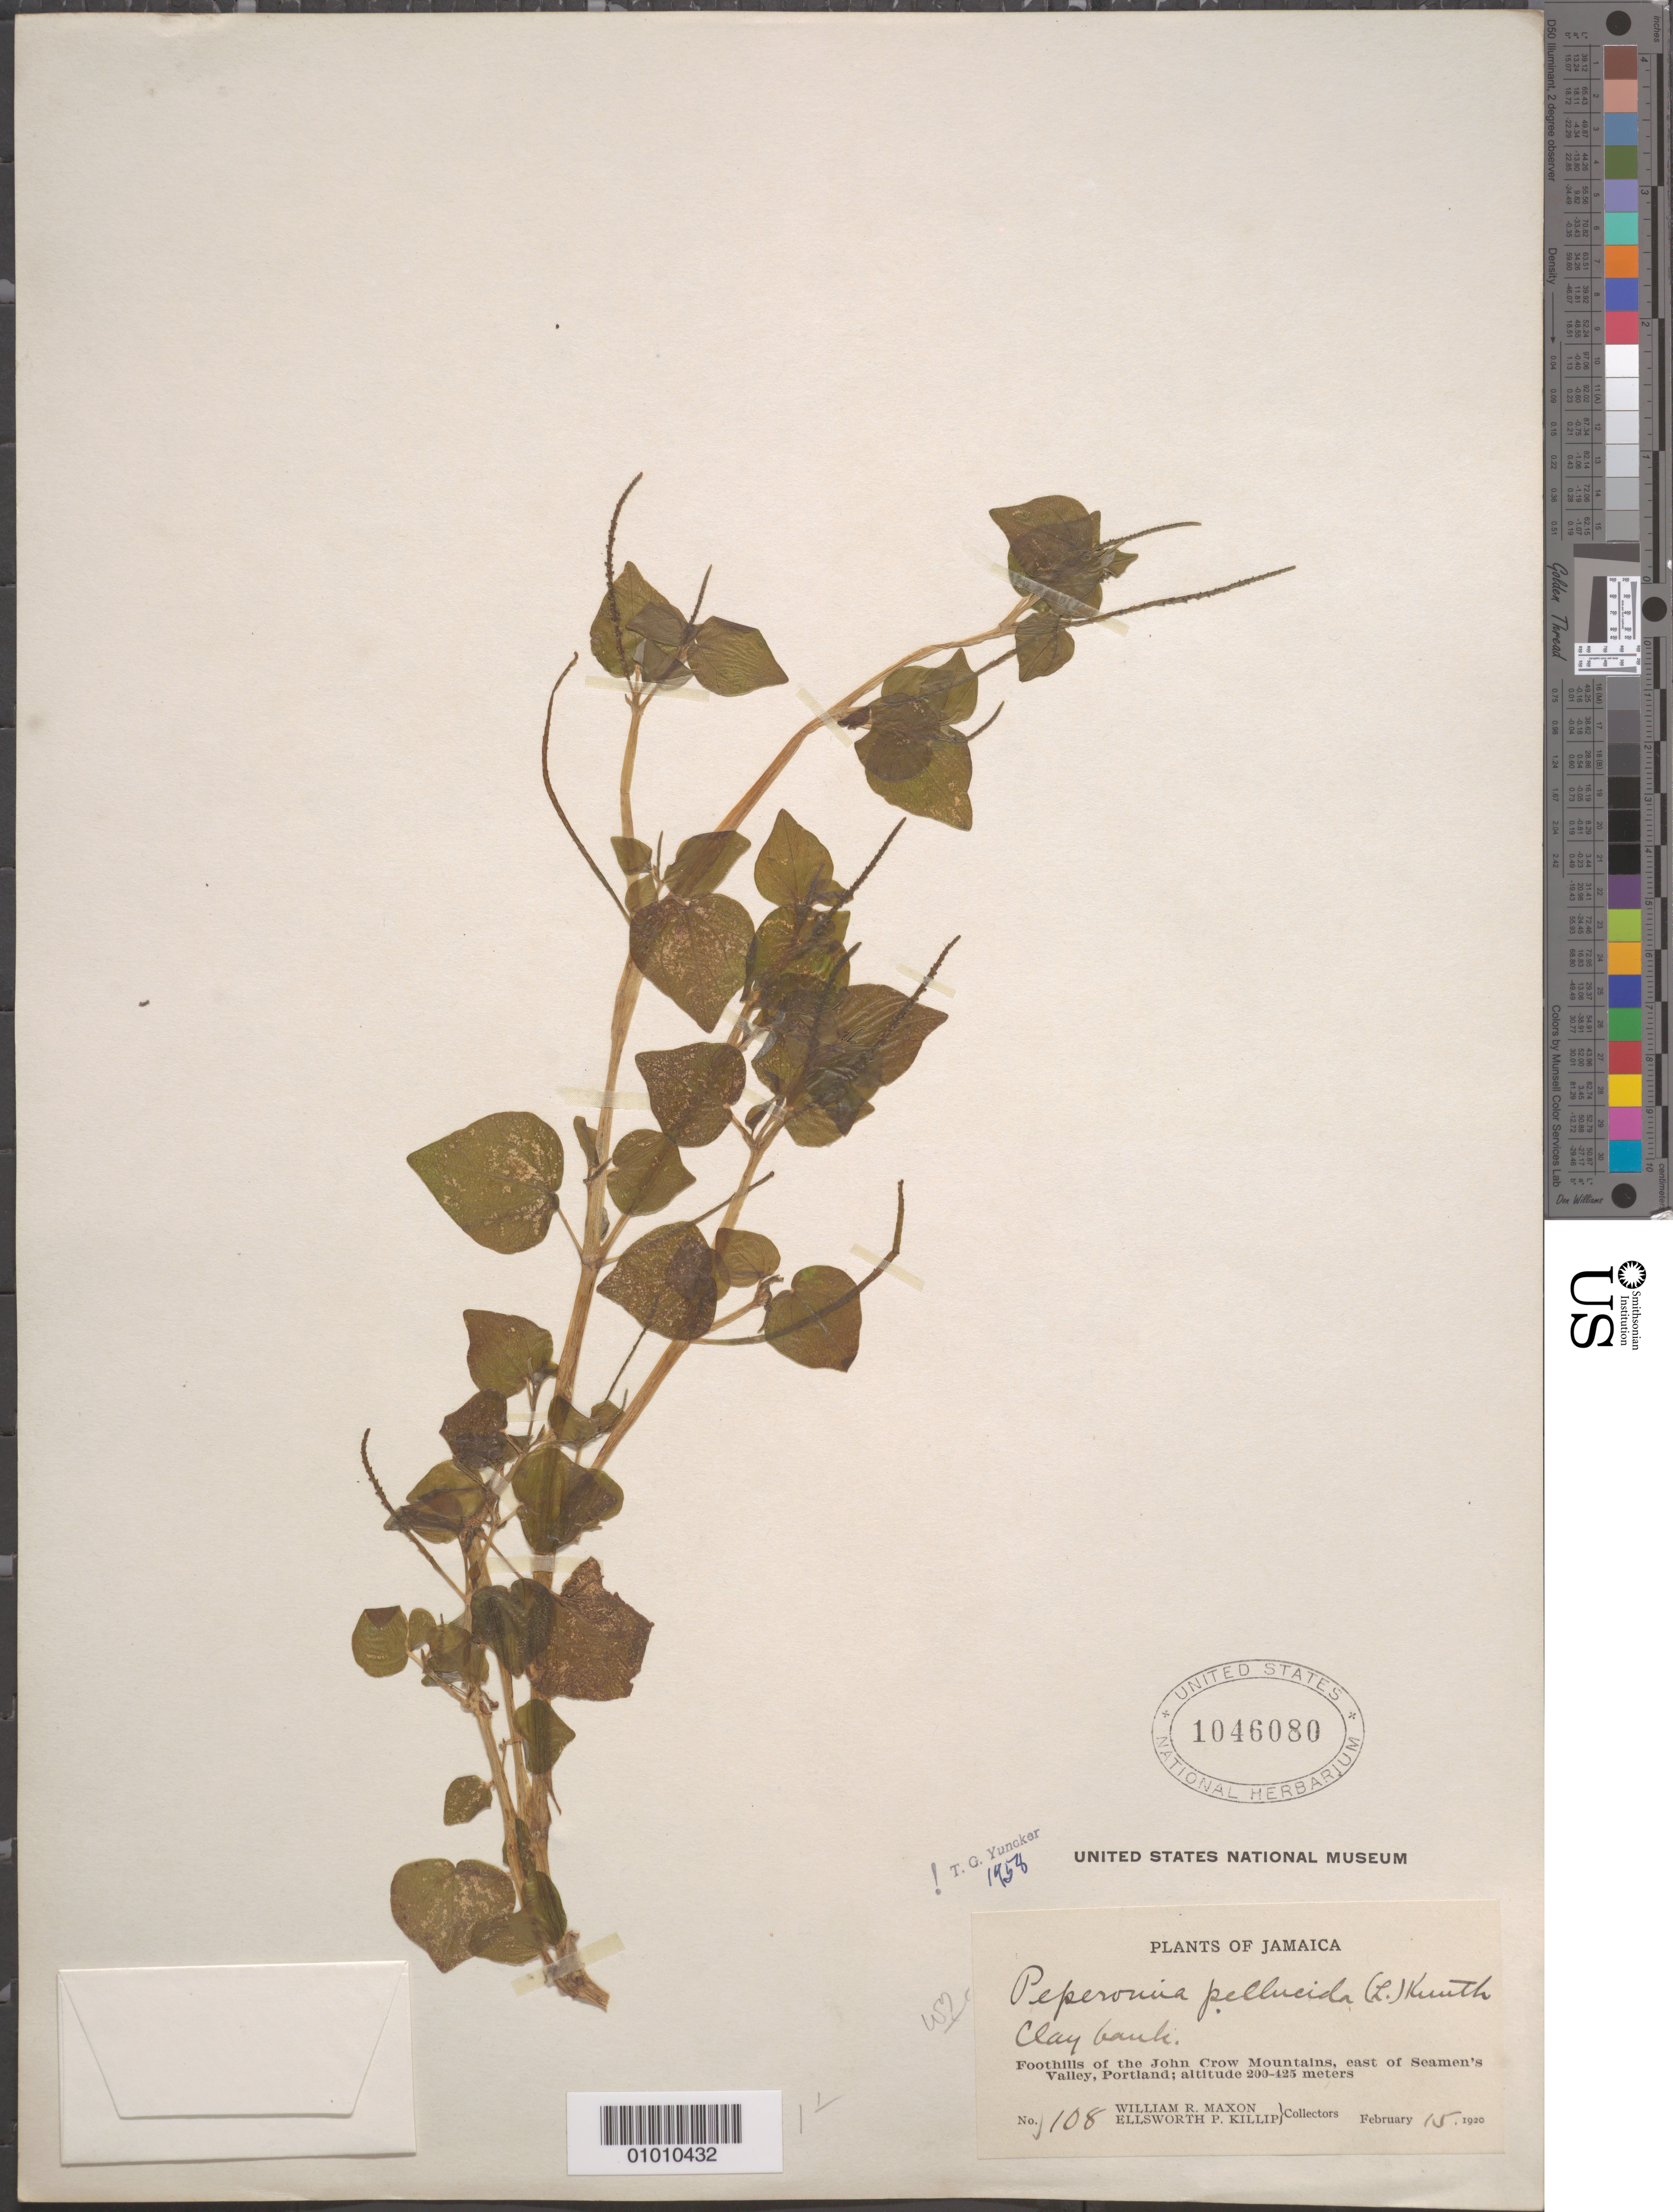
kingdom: Plantae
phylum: Tracheophyta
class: Magnoliopsida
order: Piperales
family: Piperaceae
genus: Peperomia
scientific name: Peperomia pellucida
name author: (L.) Kunth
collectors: W. R. Maxon & E. P. Killip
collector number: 108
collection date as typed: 15 Feb 1920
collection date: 1920-02-15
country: Jamaica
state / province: Portland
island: Jamaica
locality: Clay bank. Foothills of the John Crow Mountains. E of Seaman's Valley. Portland.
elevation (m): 200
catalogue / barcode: US 1046080